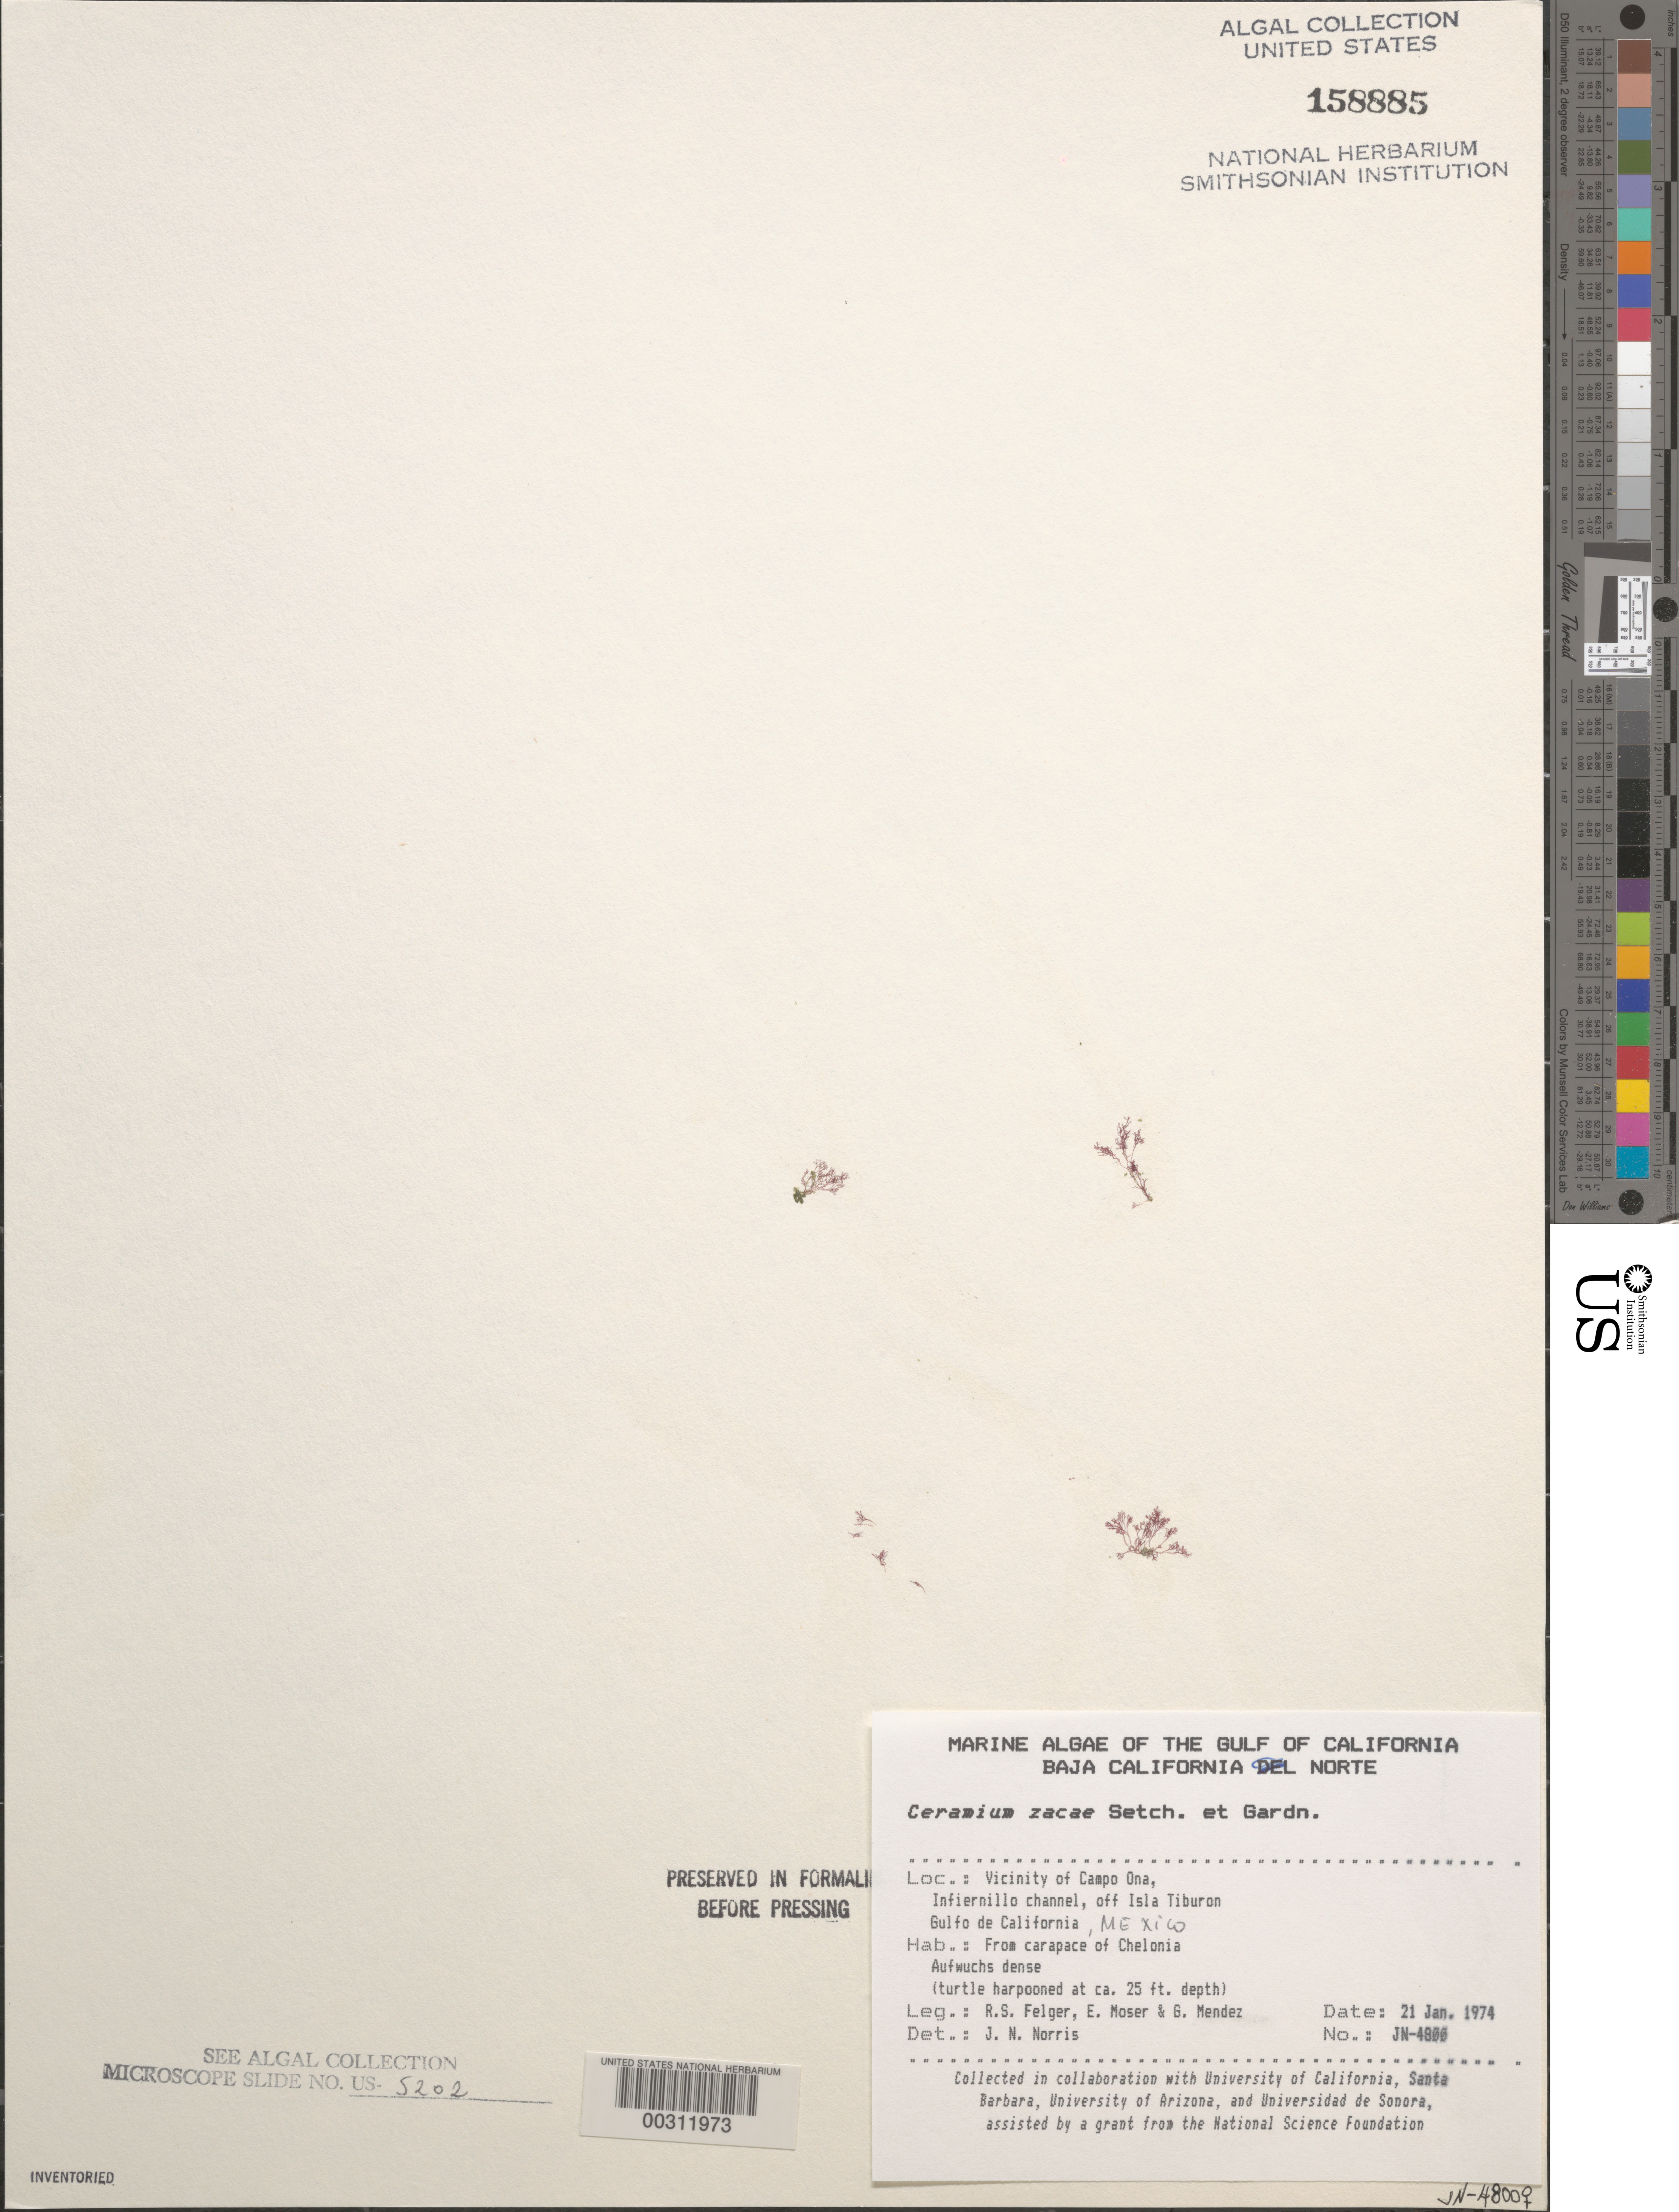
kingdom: Plantae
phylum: Rhodophyta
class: Florideophyceae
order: Ceramiales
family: Ceramiaceae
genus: Ceramium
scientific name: Ceramium zacae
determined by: Norris, James N.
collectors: R. S. Felger, E. Moser & G. Mendez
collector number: JN-4800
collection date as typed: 21 Jan 1974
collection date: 1974-01-21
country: Mexico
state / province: Baja California Norte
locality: Campo Ono area, Infiernillo Channel, off Isla Tiburon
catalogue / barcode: US 158885